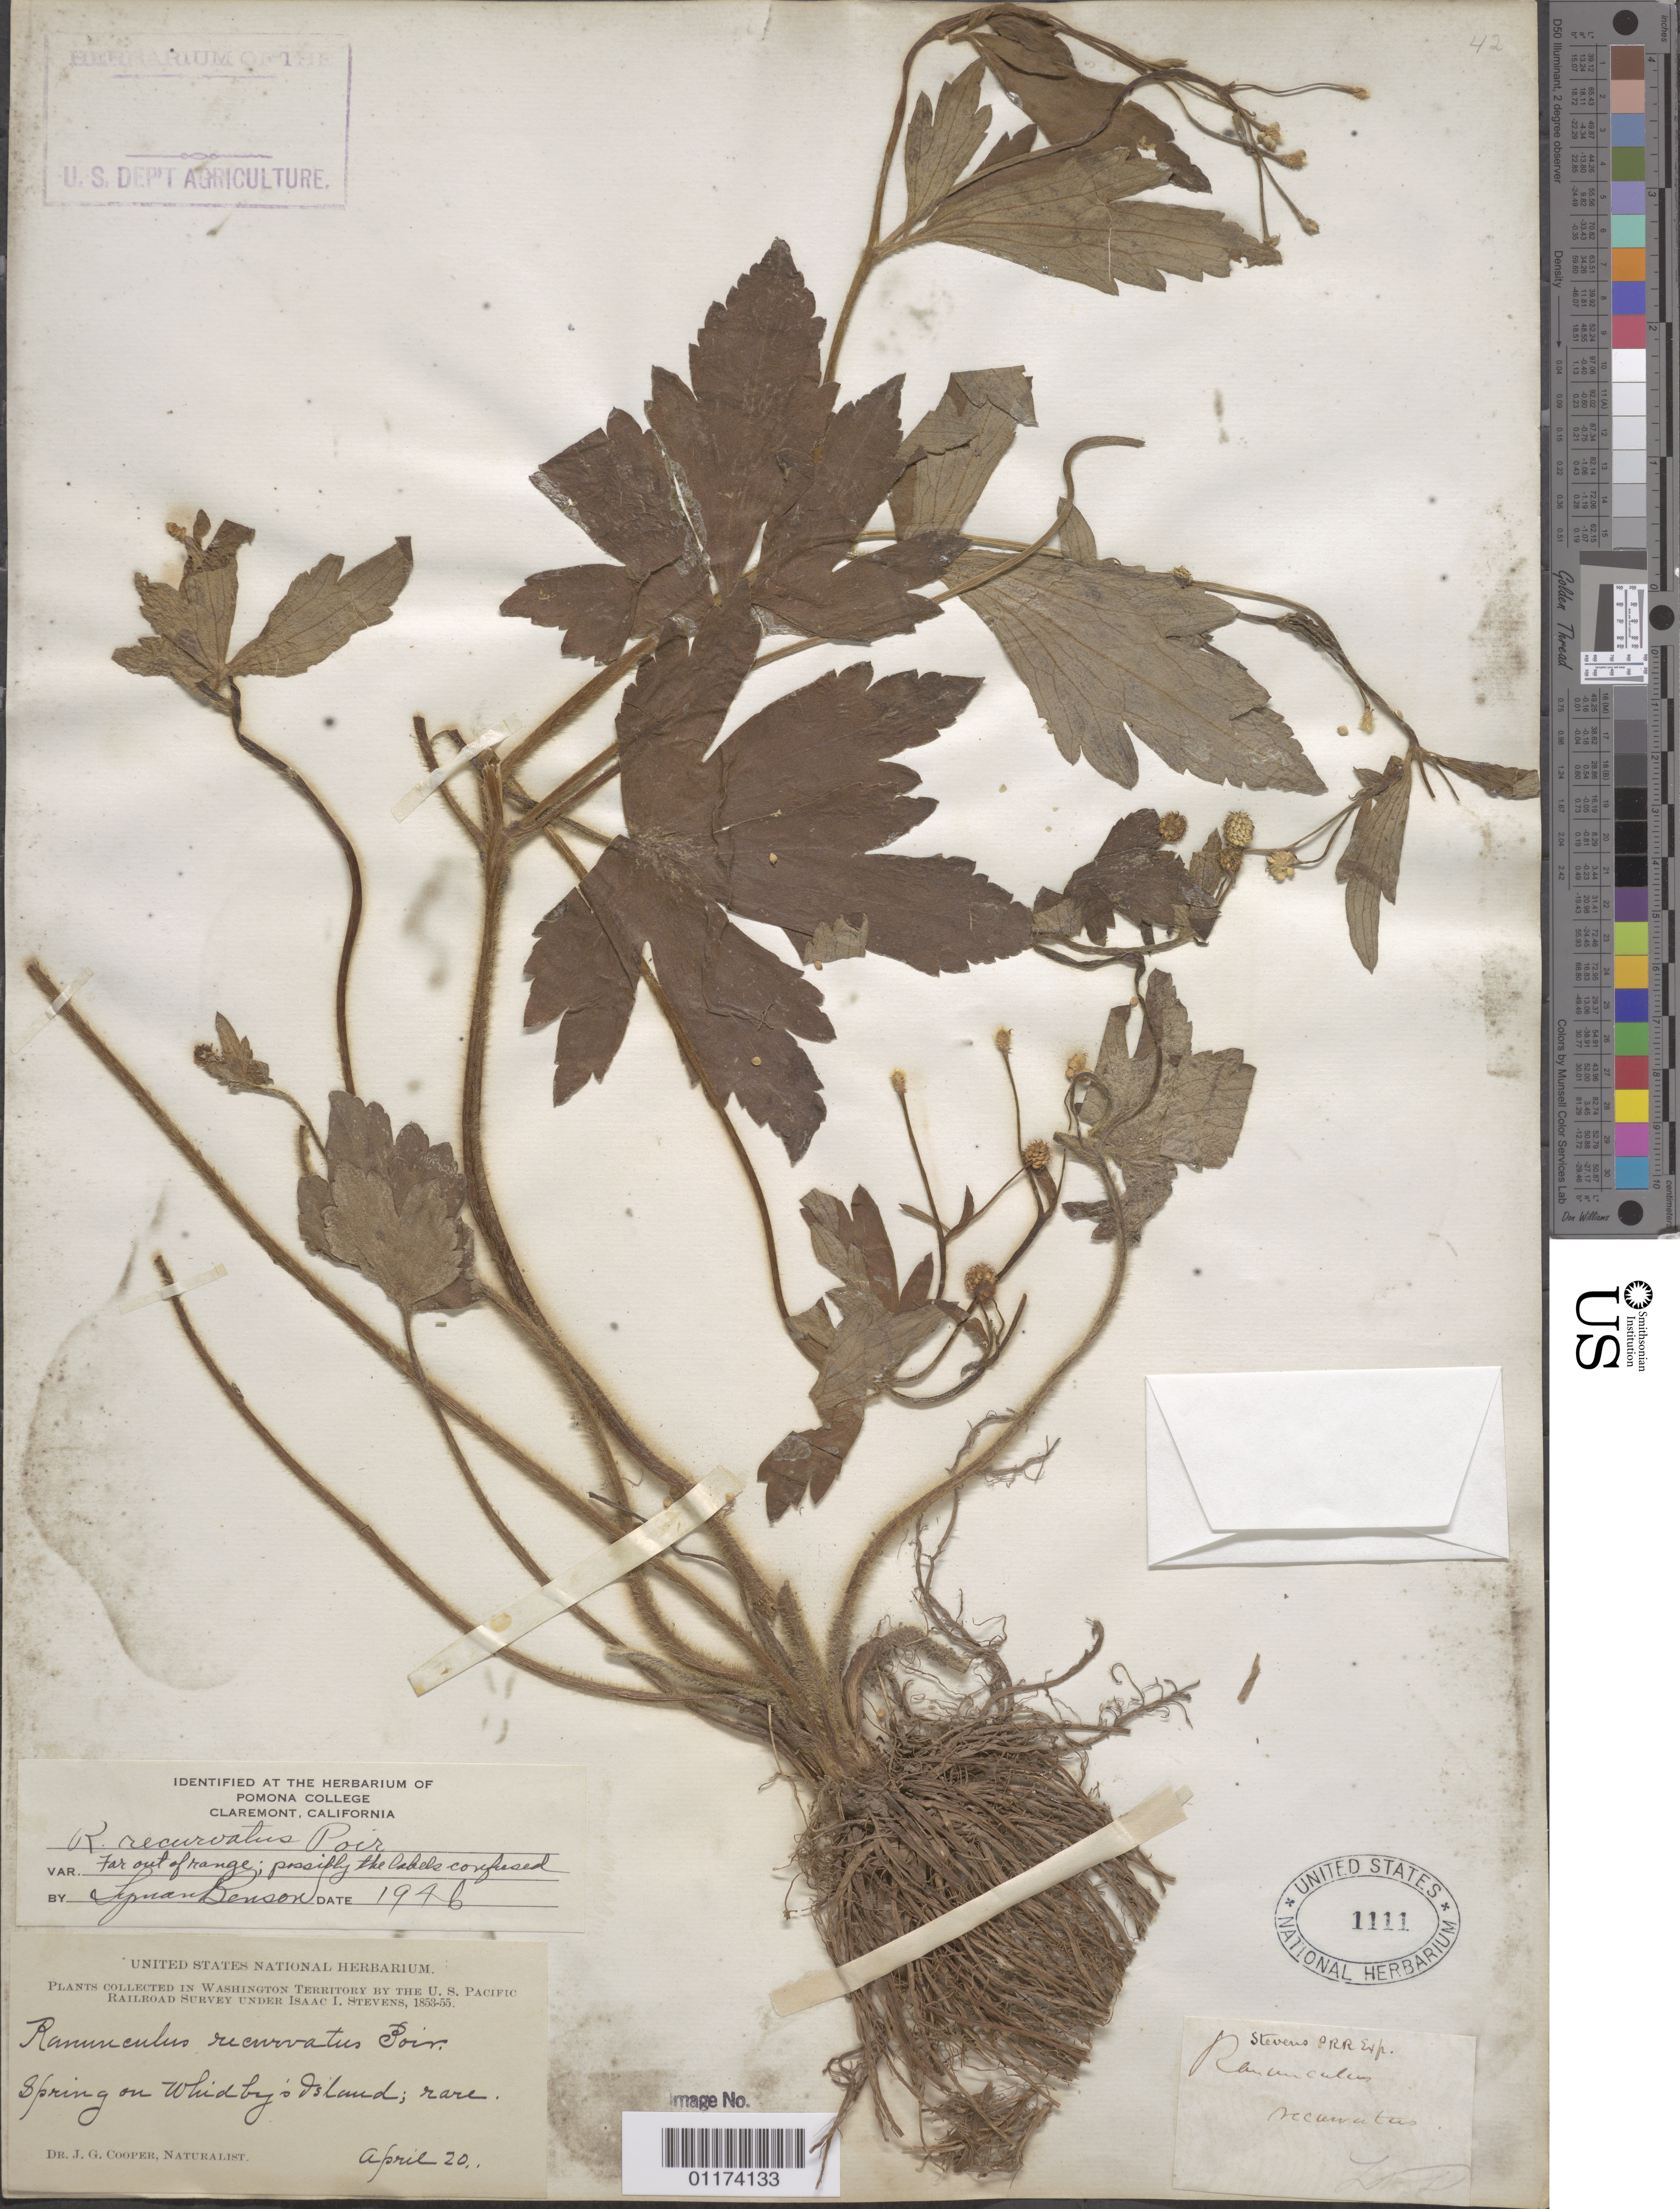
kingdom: Plantae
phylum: Tracheophyta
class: Magnoliopsida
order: Ranunculales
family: Ranunculaceae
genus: Ranunculus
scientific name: Ranunculus recurvatus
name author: Poir.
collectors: J. G. Cooper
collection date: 1853-04-20/1855-04-20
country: United States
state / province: Washington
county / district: Island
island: Whidbey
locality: Spring on Whidby's Island.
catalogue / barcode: US 1111